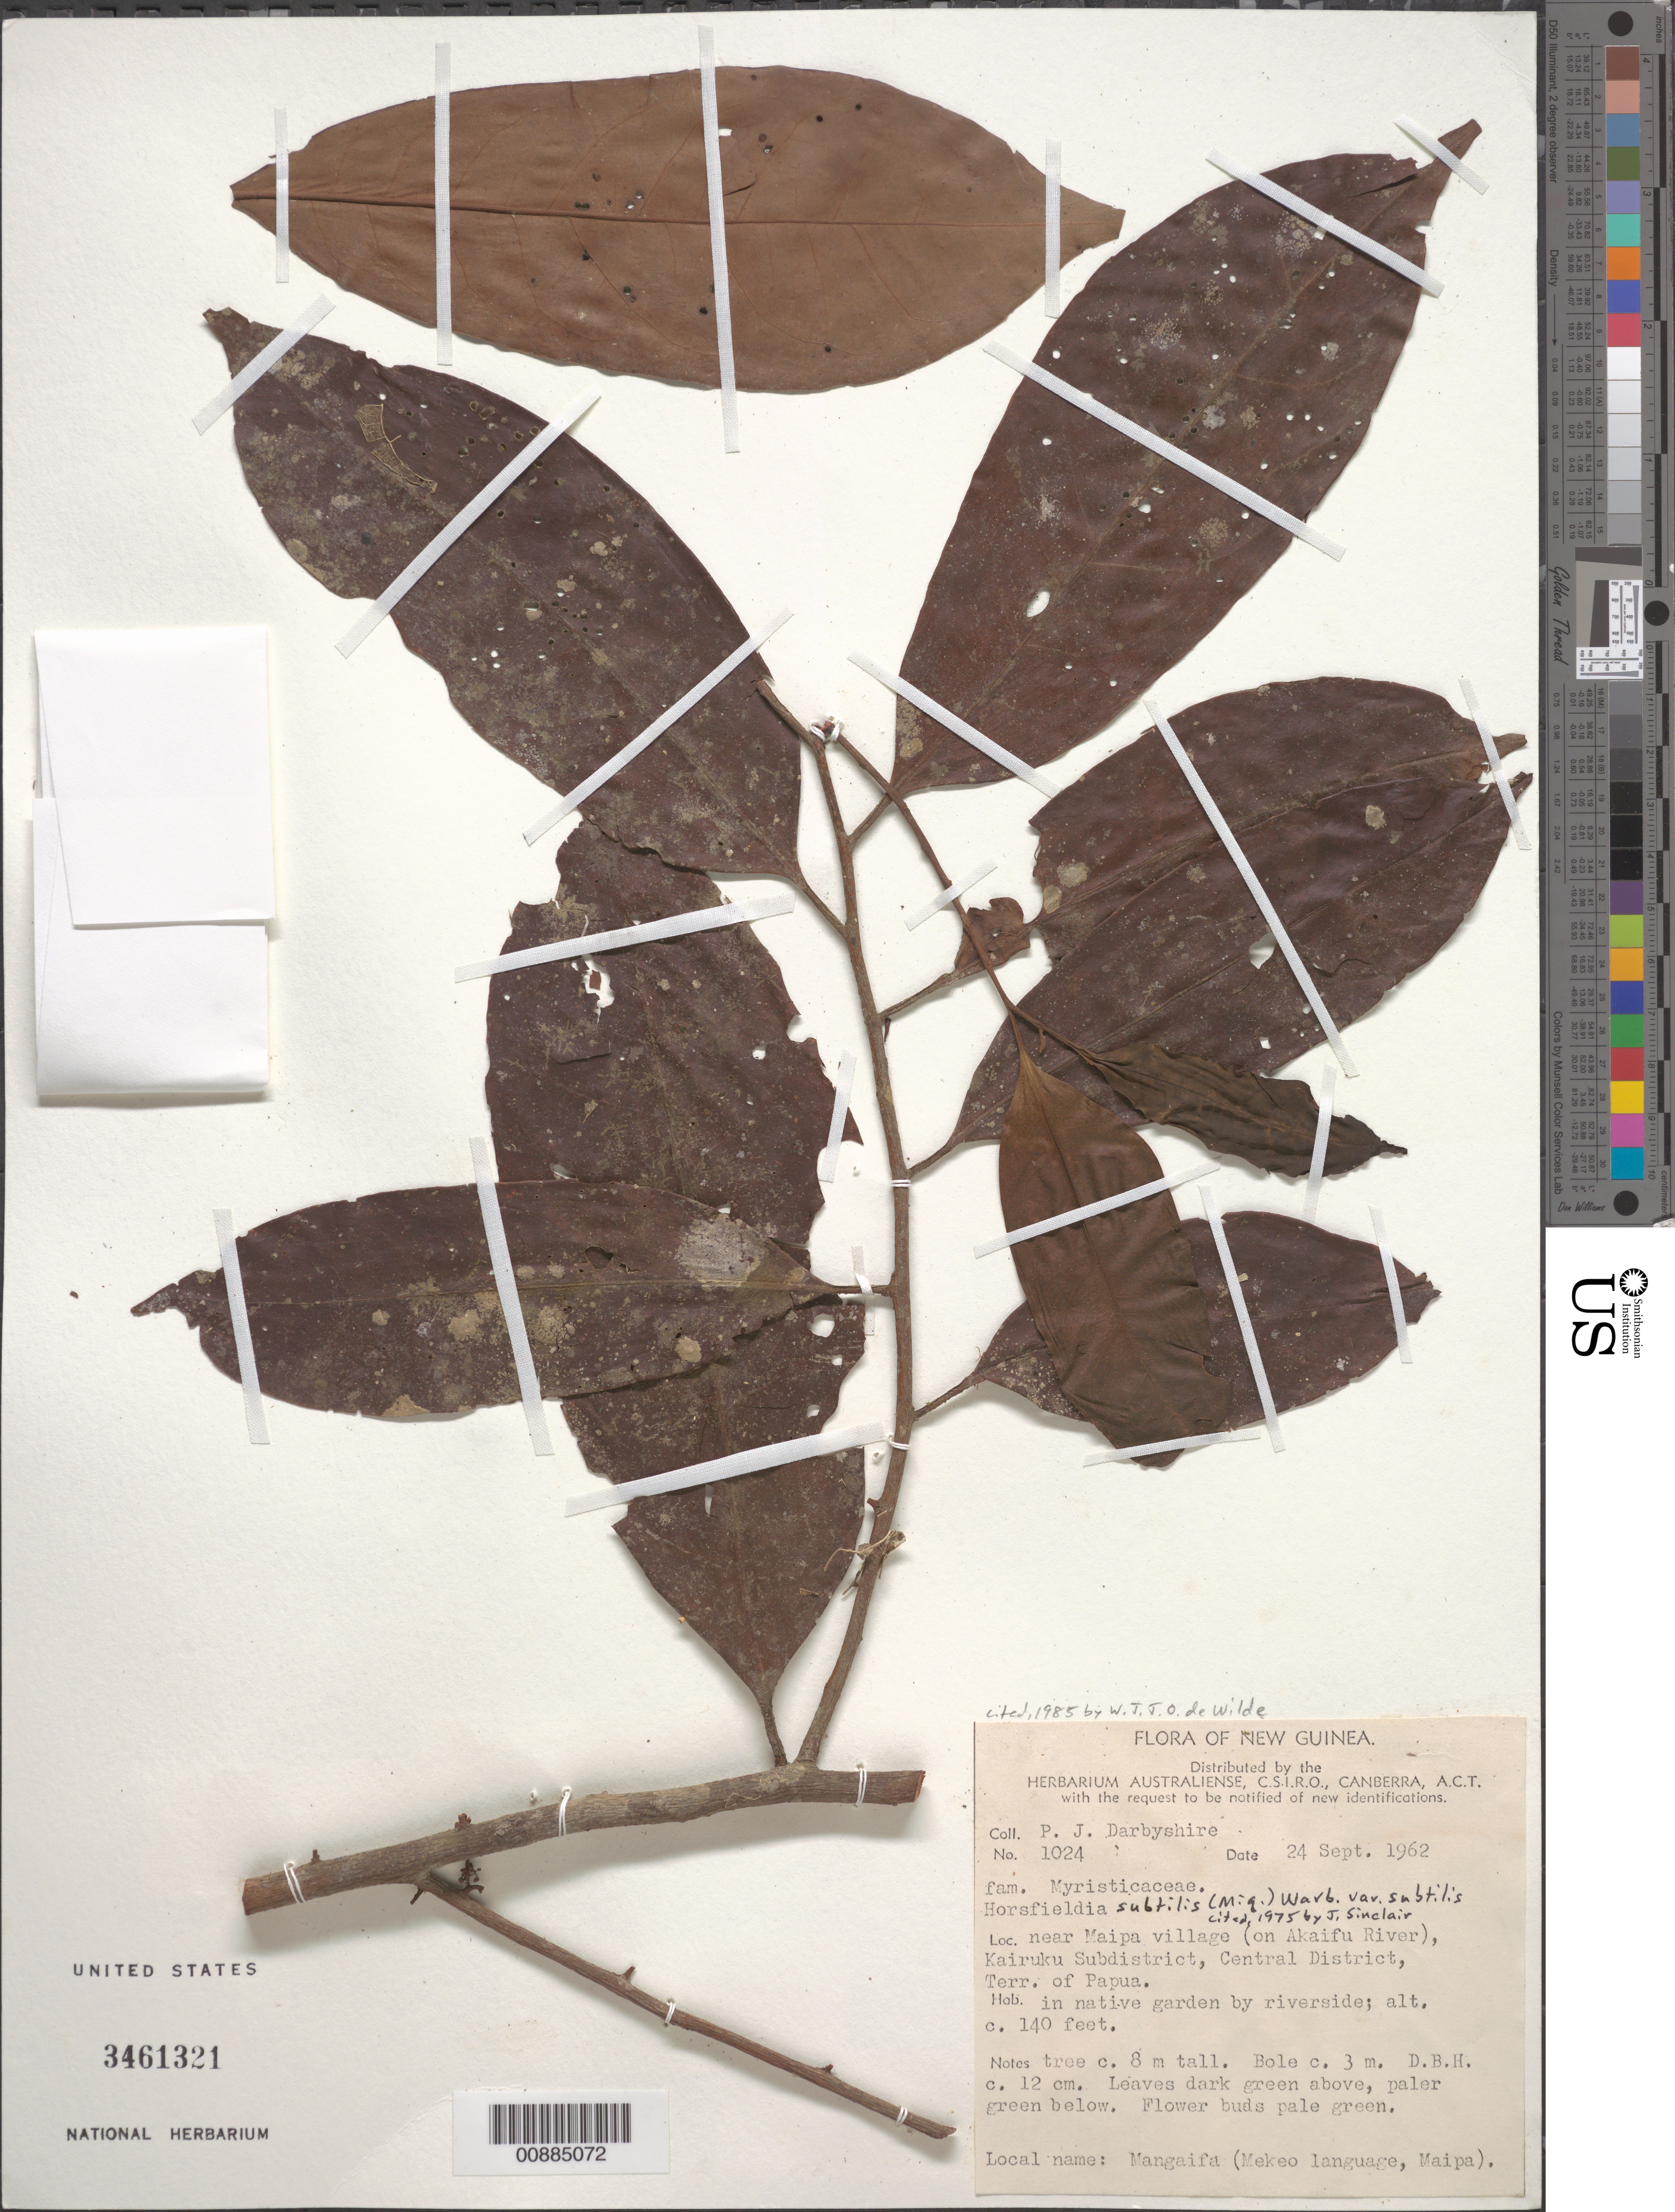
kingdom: Plantae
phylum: Tracheophyta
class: Magnoliopsida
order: Magnoliales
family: Myristicaceae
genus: Horsfieldia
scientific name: Horsfieldia subtilis var. subtilis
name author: Warb.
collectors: P. Darbyshire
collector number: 1024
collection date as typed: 24 Sep 1962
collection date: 1962-09-24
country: Papua New Guinea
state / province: Central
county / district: Kairuku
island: New Guinea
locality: Near Maipa village on Akaifu River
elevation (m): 43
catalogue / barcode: US 3461321